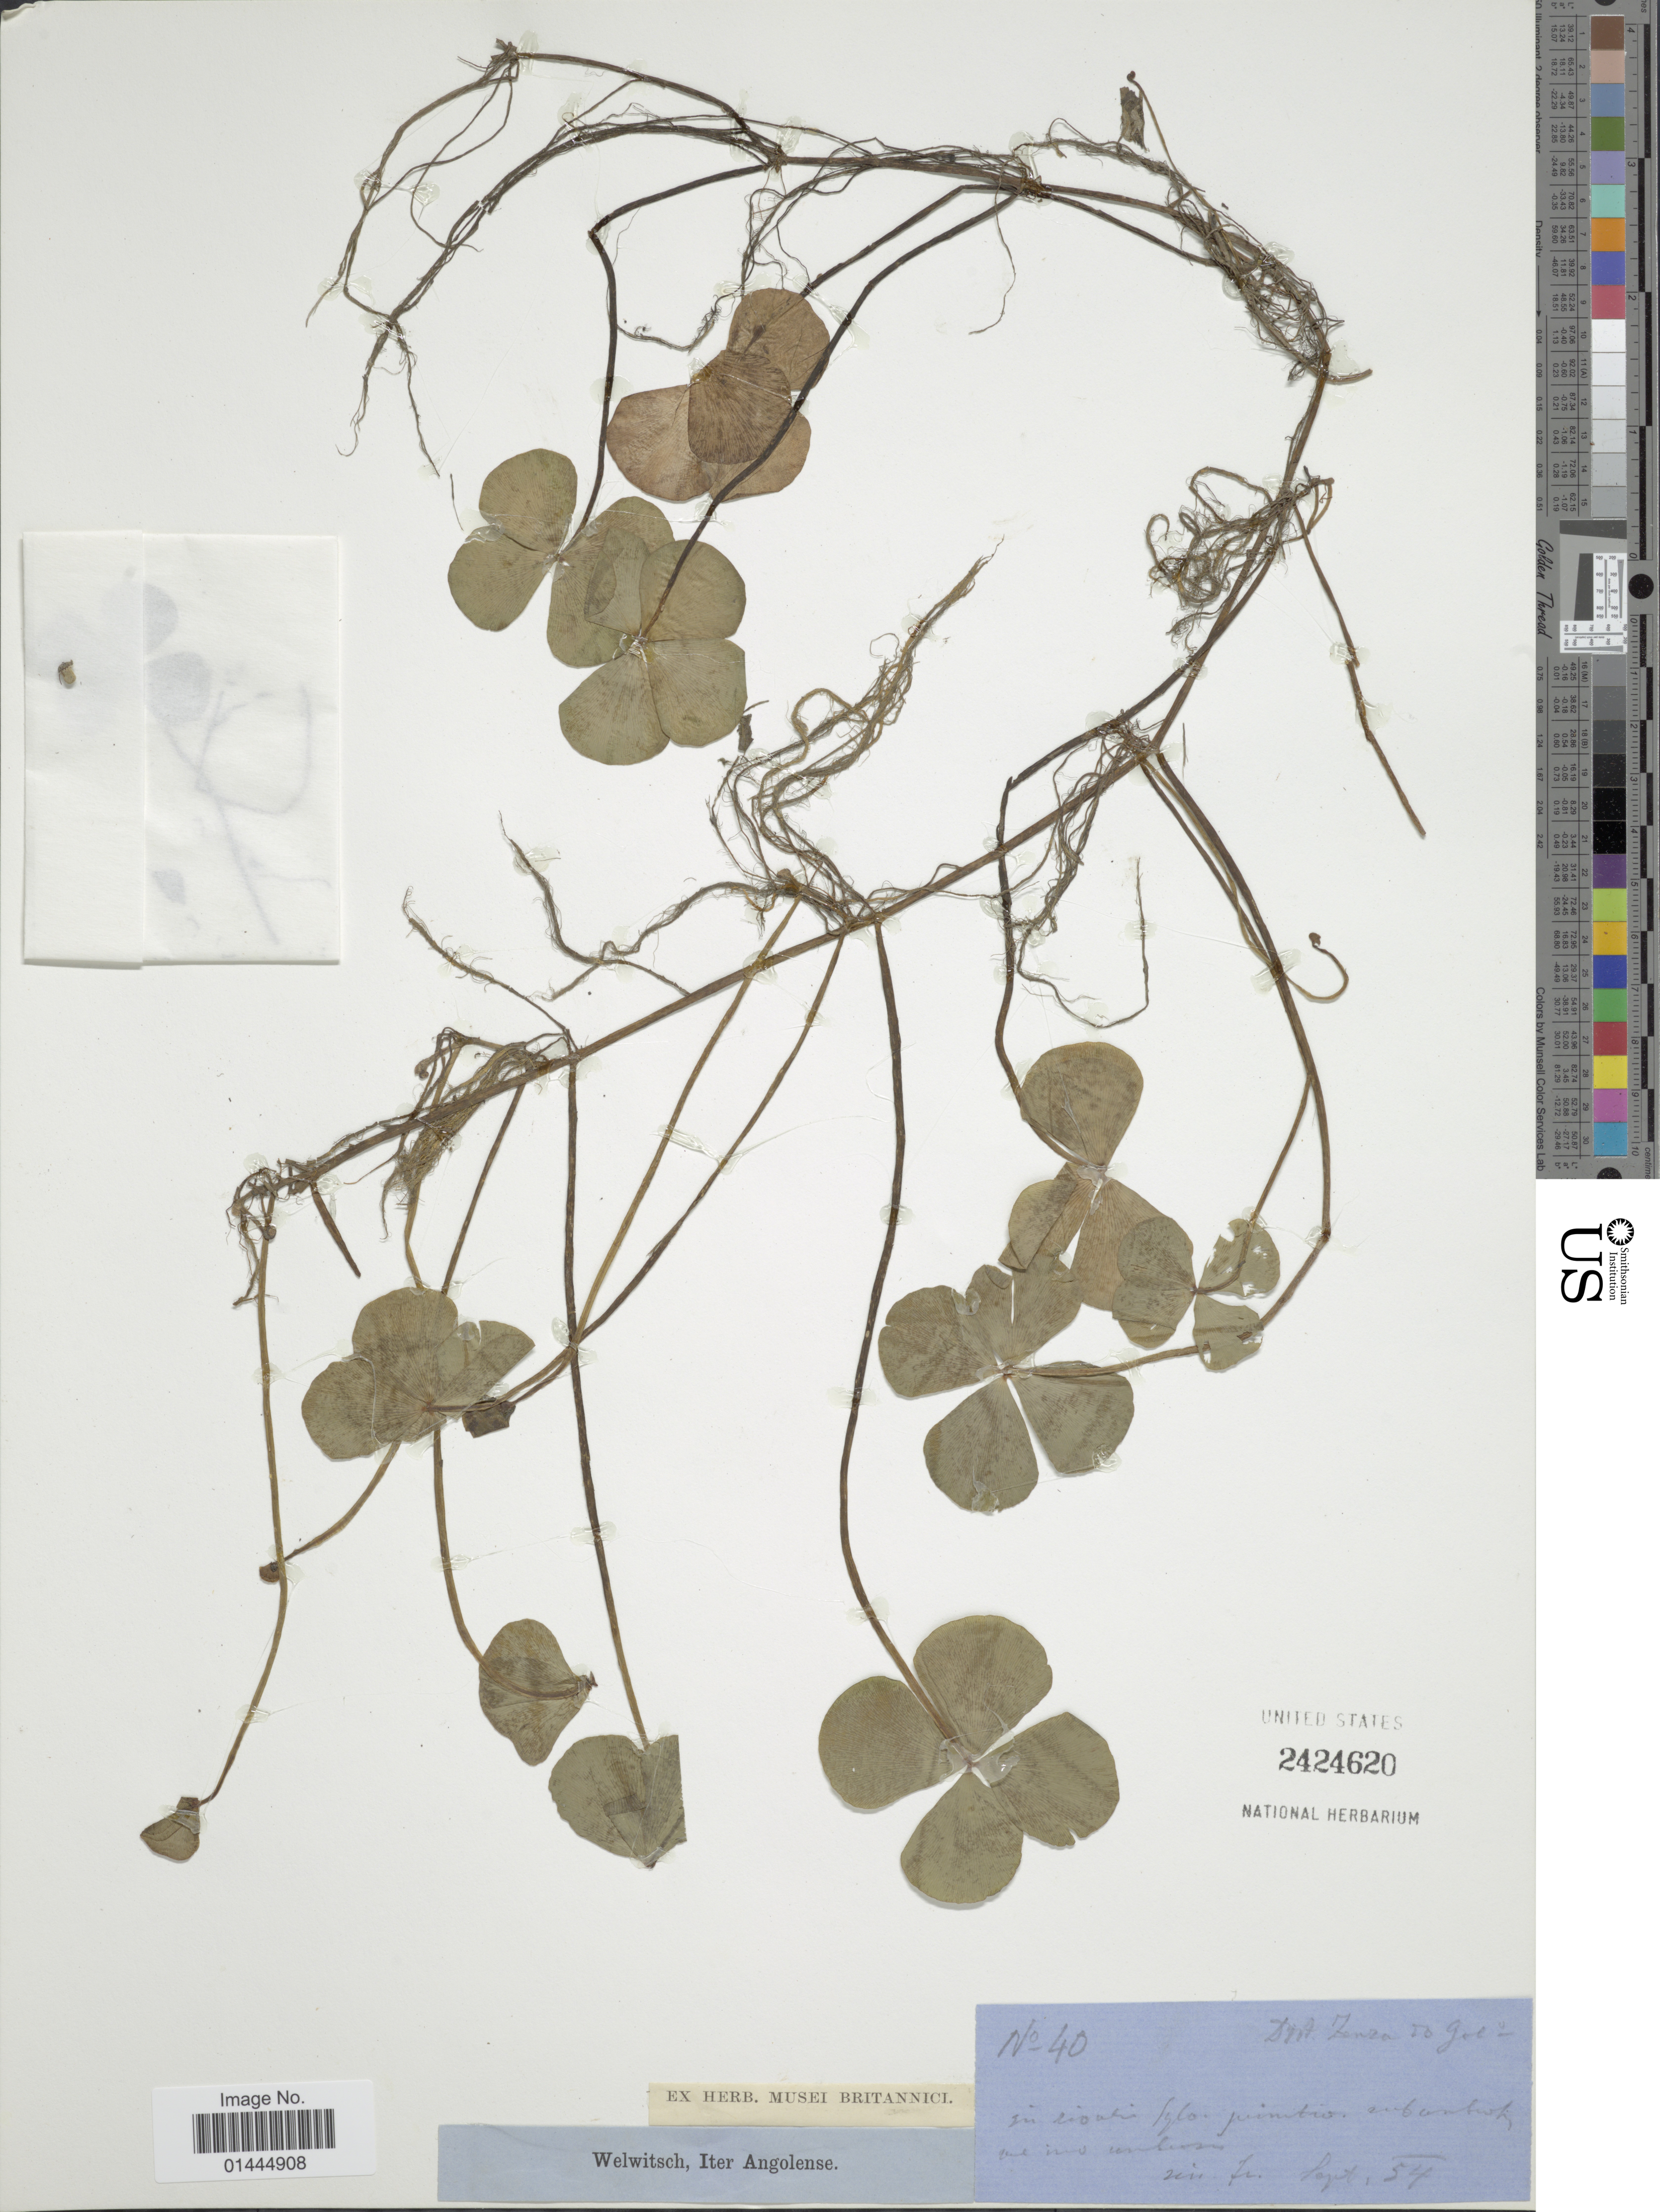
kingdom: Plantae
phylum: Tracheophyta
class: Polypodiopsida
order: Salviniales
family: Marsileaceae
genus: Marsilea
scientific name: Marsilea sp.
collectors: -. Welwitsch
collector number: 40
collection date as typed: Transcribed d/m/y: /9/54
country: Angola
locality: Angolense, DIA Zenza to Gol 2, in montis fylo juintro, subandtroh gul rio unlusis. [interpreted]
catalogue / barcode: US 2424620